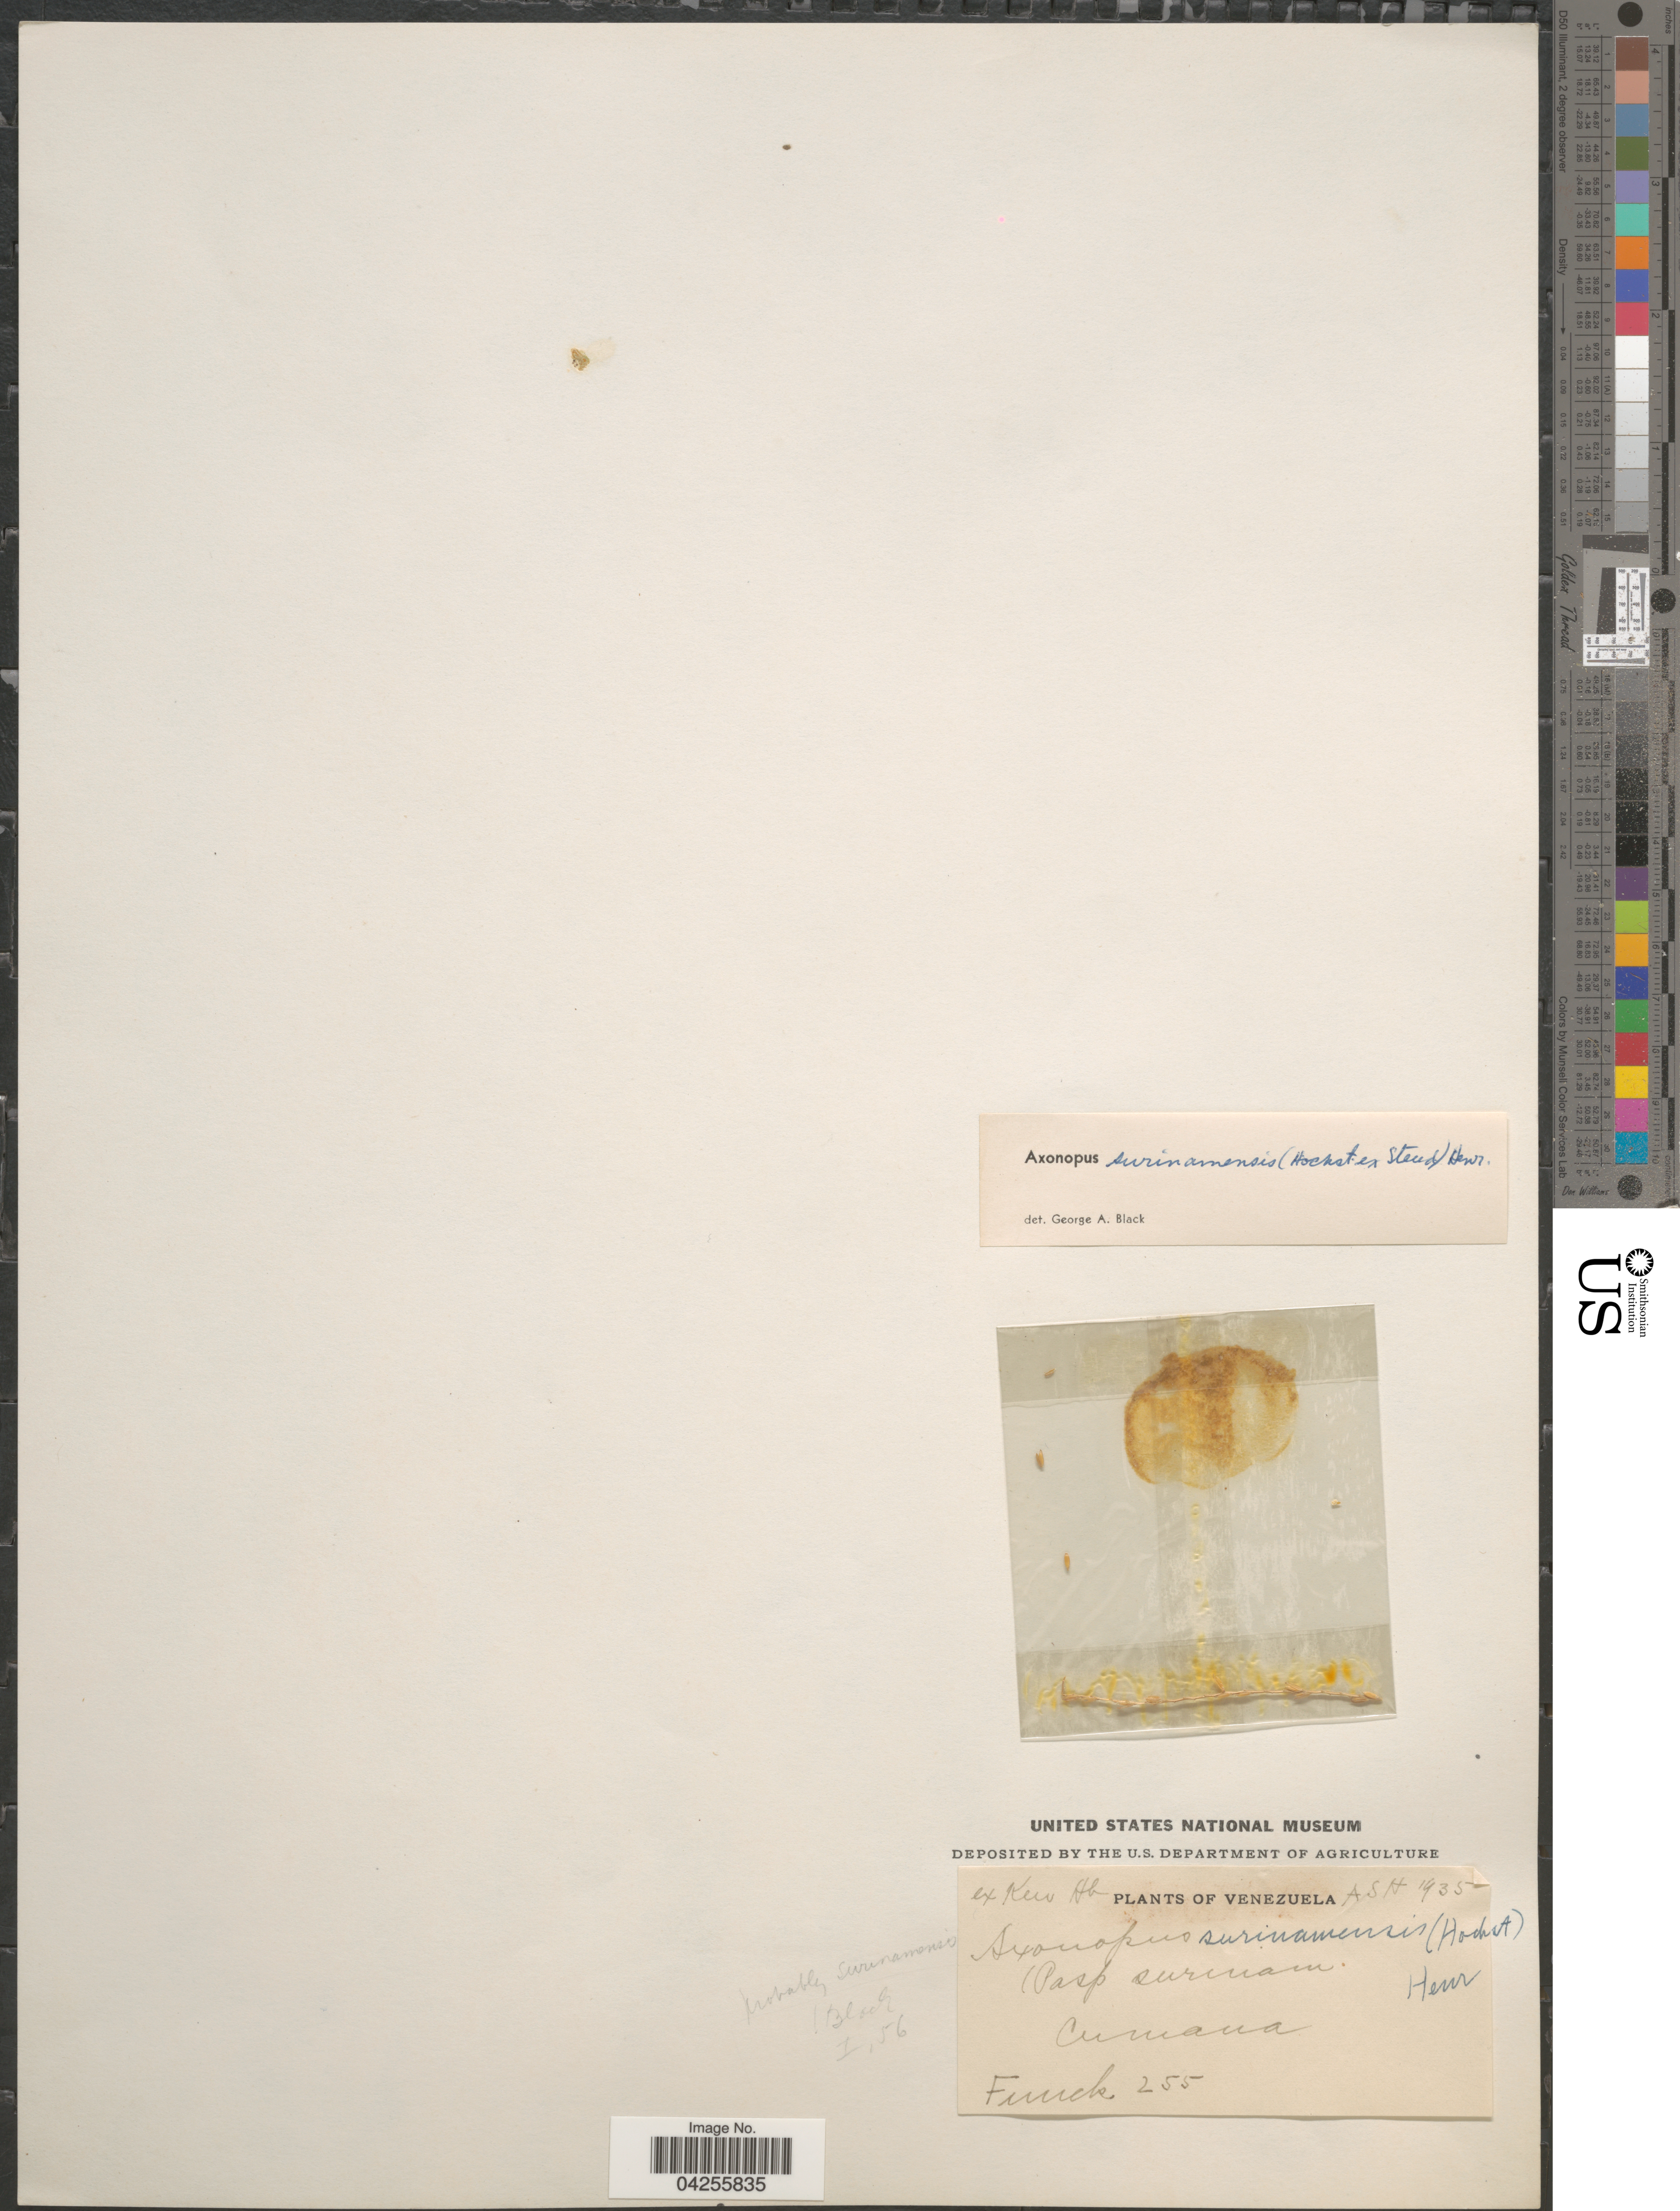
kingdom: Plantae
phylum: Tracheophyta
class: Liliopsida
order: Poales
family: Poaceae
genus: Axonopus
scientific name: Axonopus surinamensis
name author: (Hochst. ex Steud.) Henr.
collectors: -. Funck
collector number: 255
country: Venezuela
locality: Cumana.